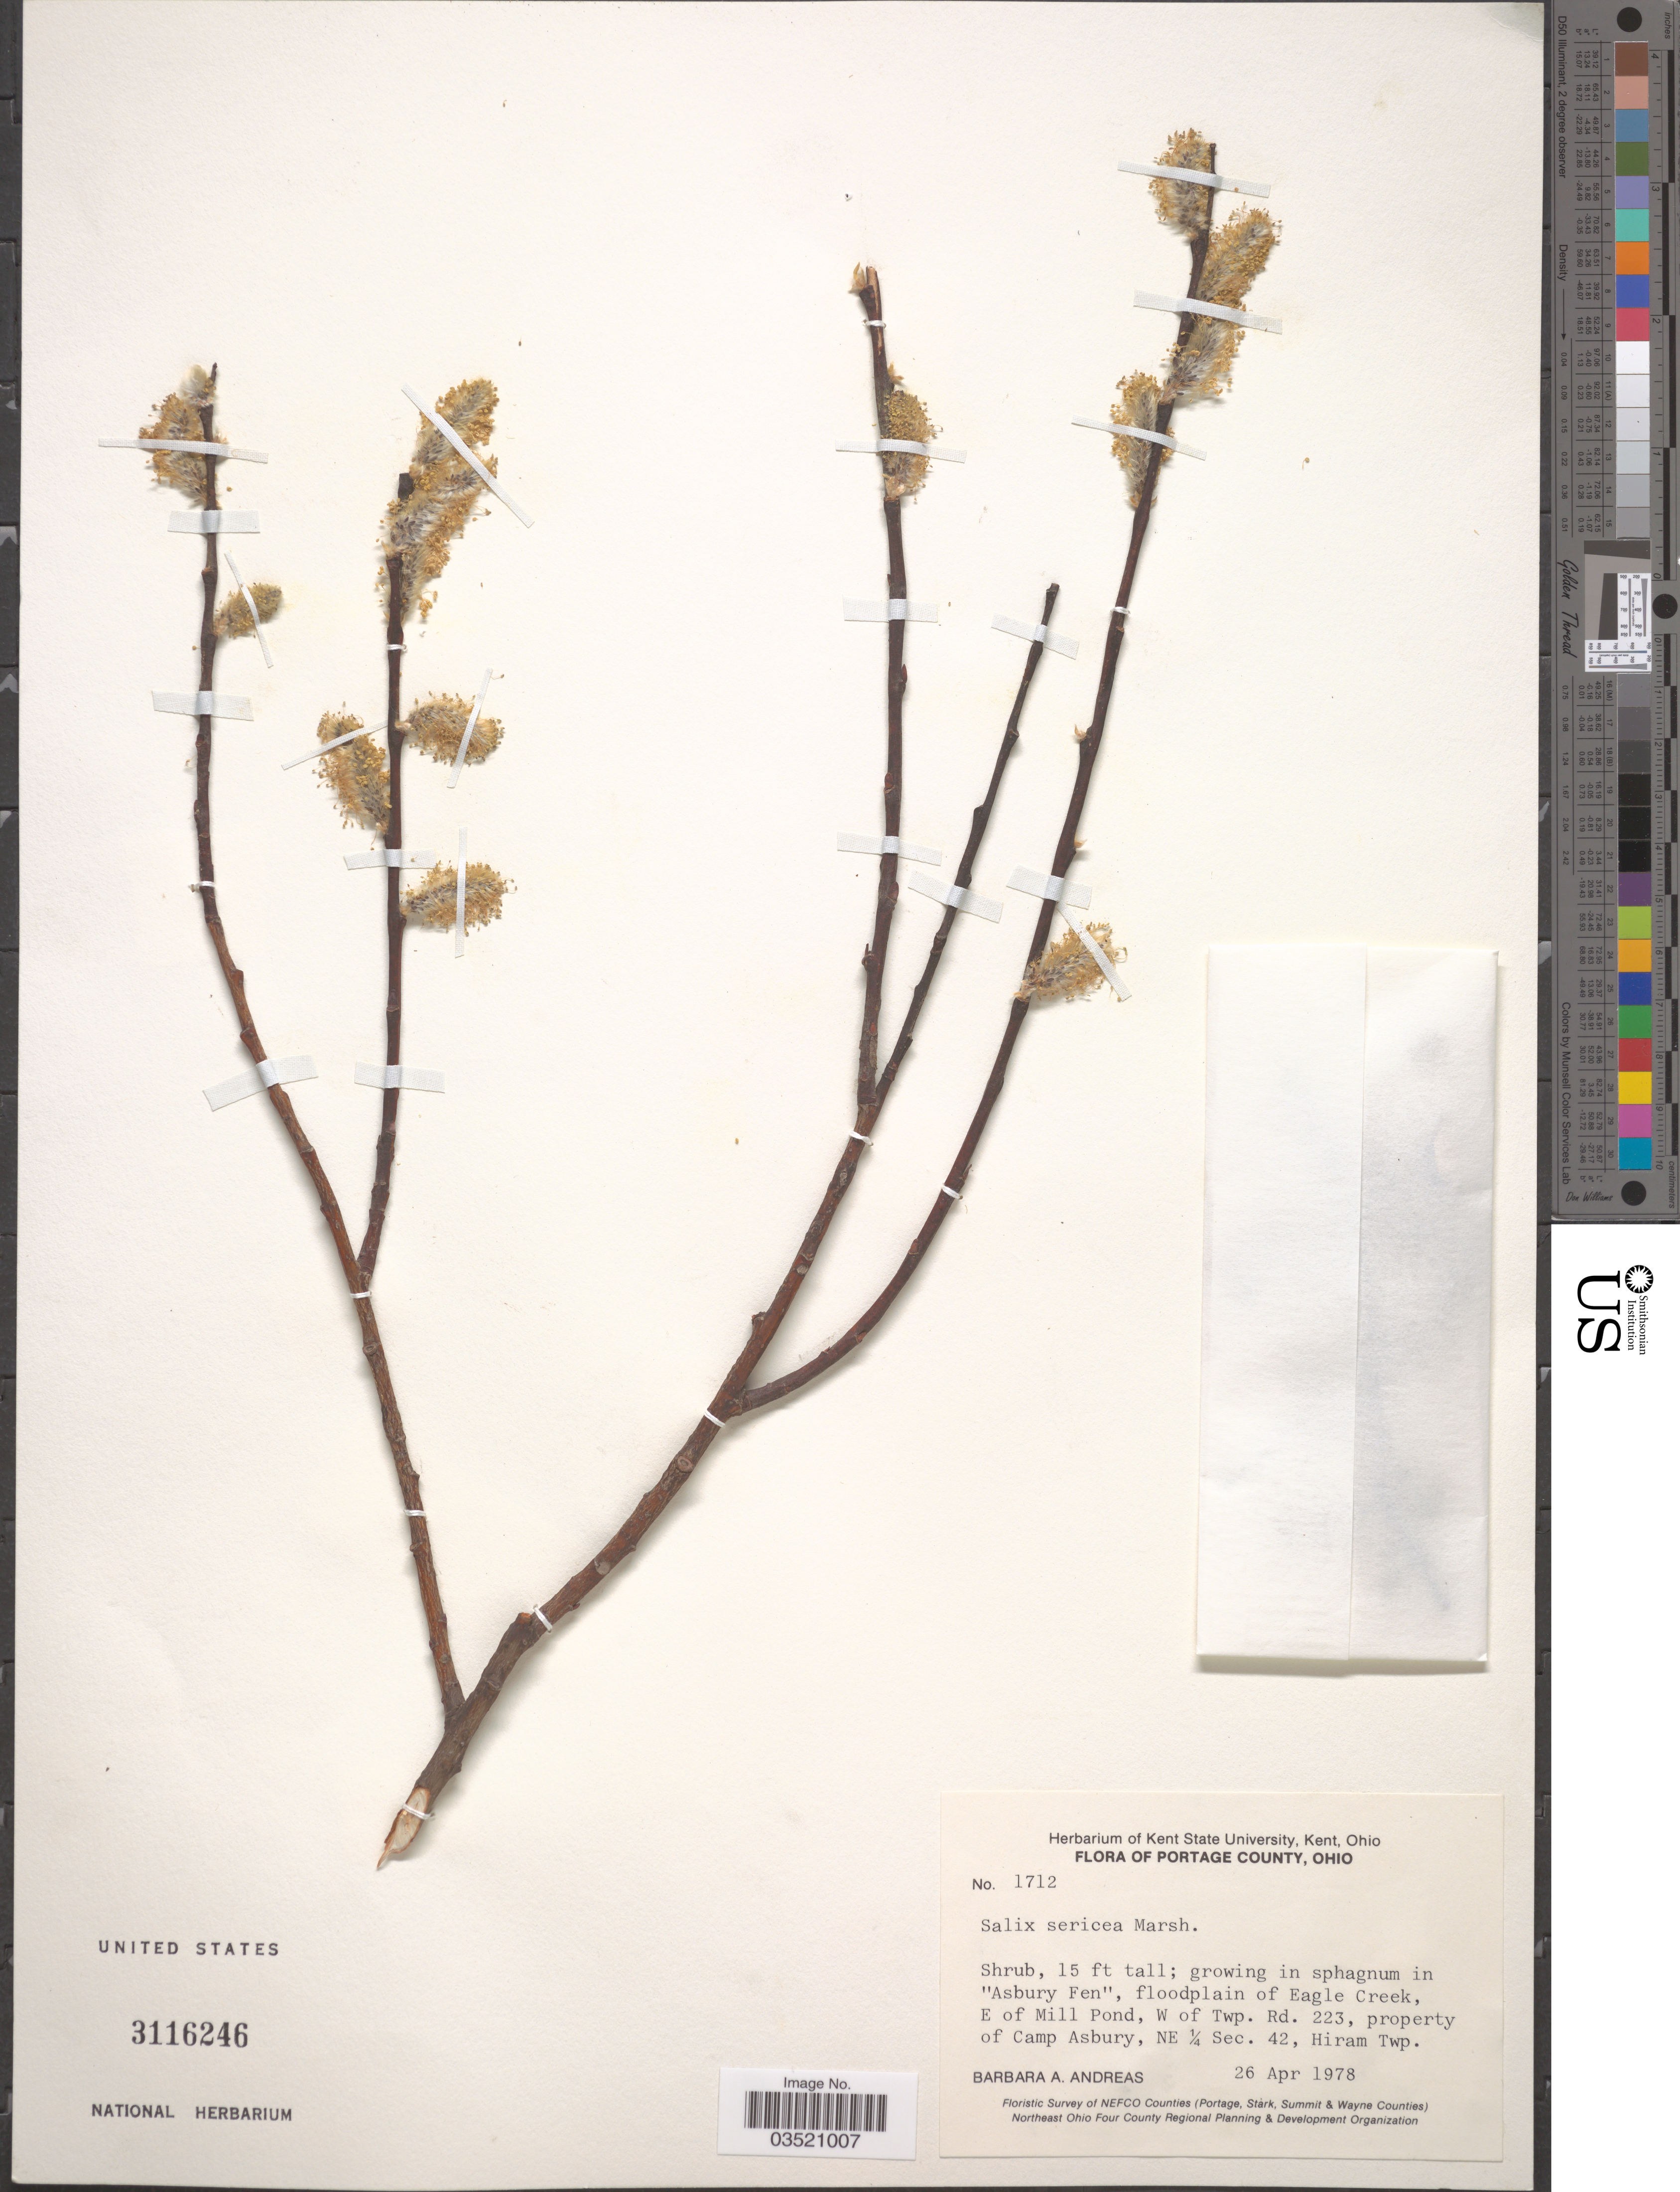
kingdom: Plantae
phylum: Tracheophyta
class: Magnoliopsida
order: Malpighiales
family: Salicaceae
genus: Salix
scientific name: Salix sericea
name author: Marshall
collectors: B. A. Andreas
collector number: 1712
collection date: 1978-04-26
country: United States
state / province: Ohio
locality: Portage County. In "Asbury Fen", floodplain of Eagle Creek, E of Mill Pond, W of Twp. Rd. 223, propery of Camp Asbury, NE ¼ Sec. 42, Hiram Twp.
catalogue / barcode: US 3116246